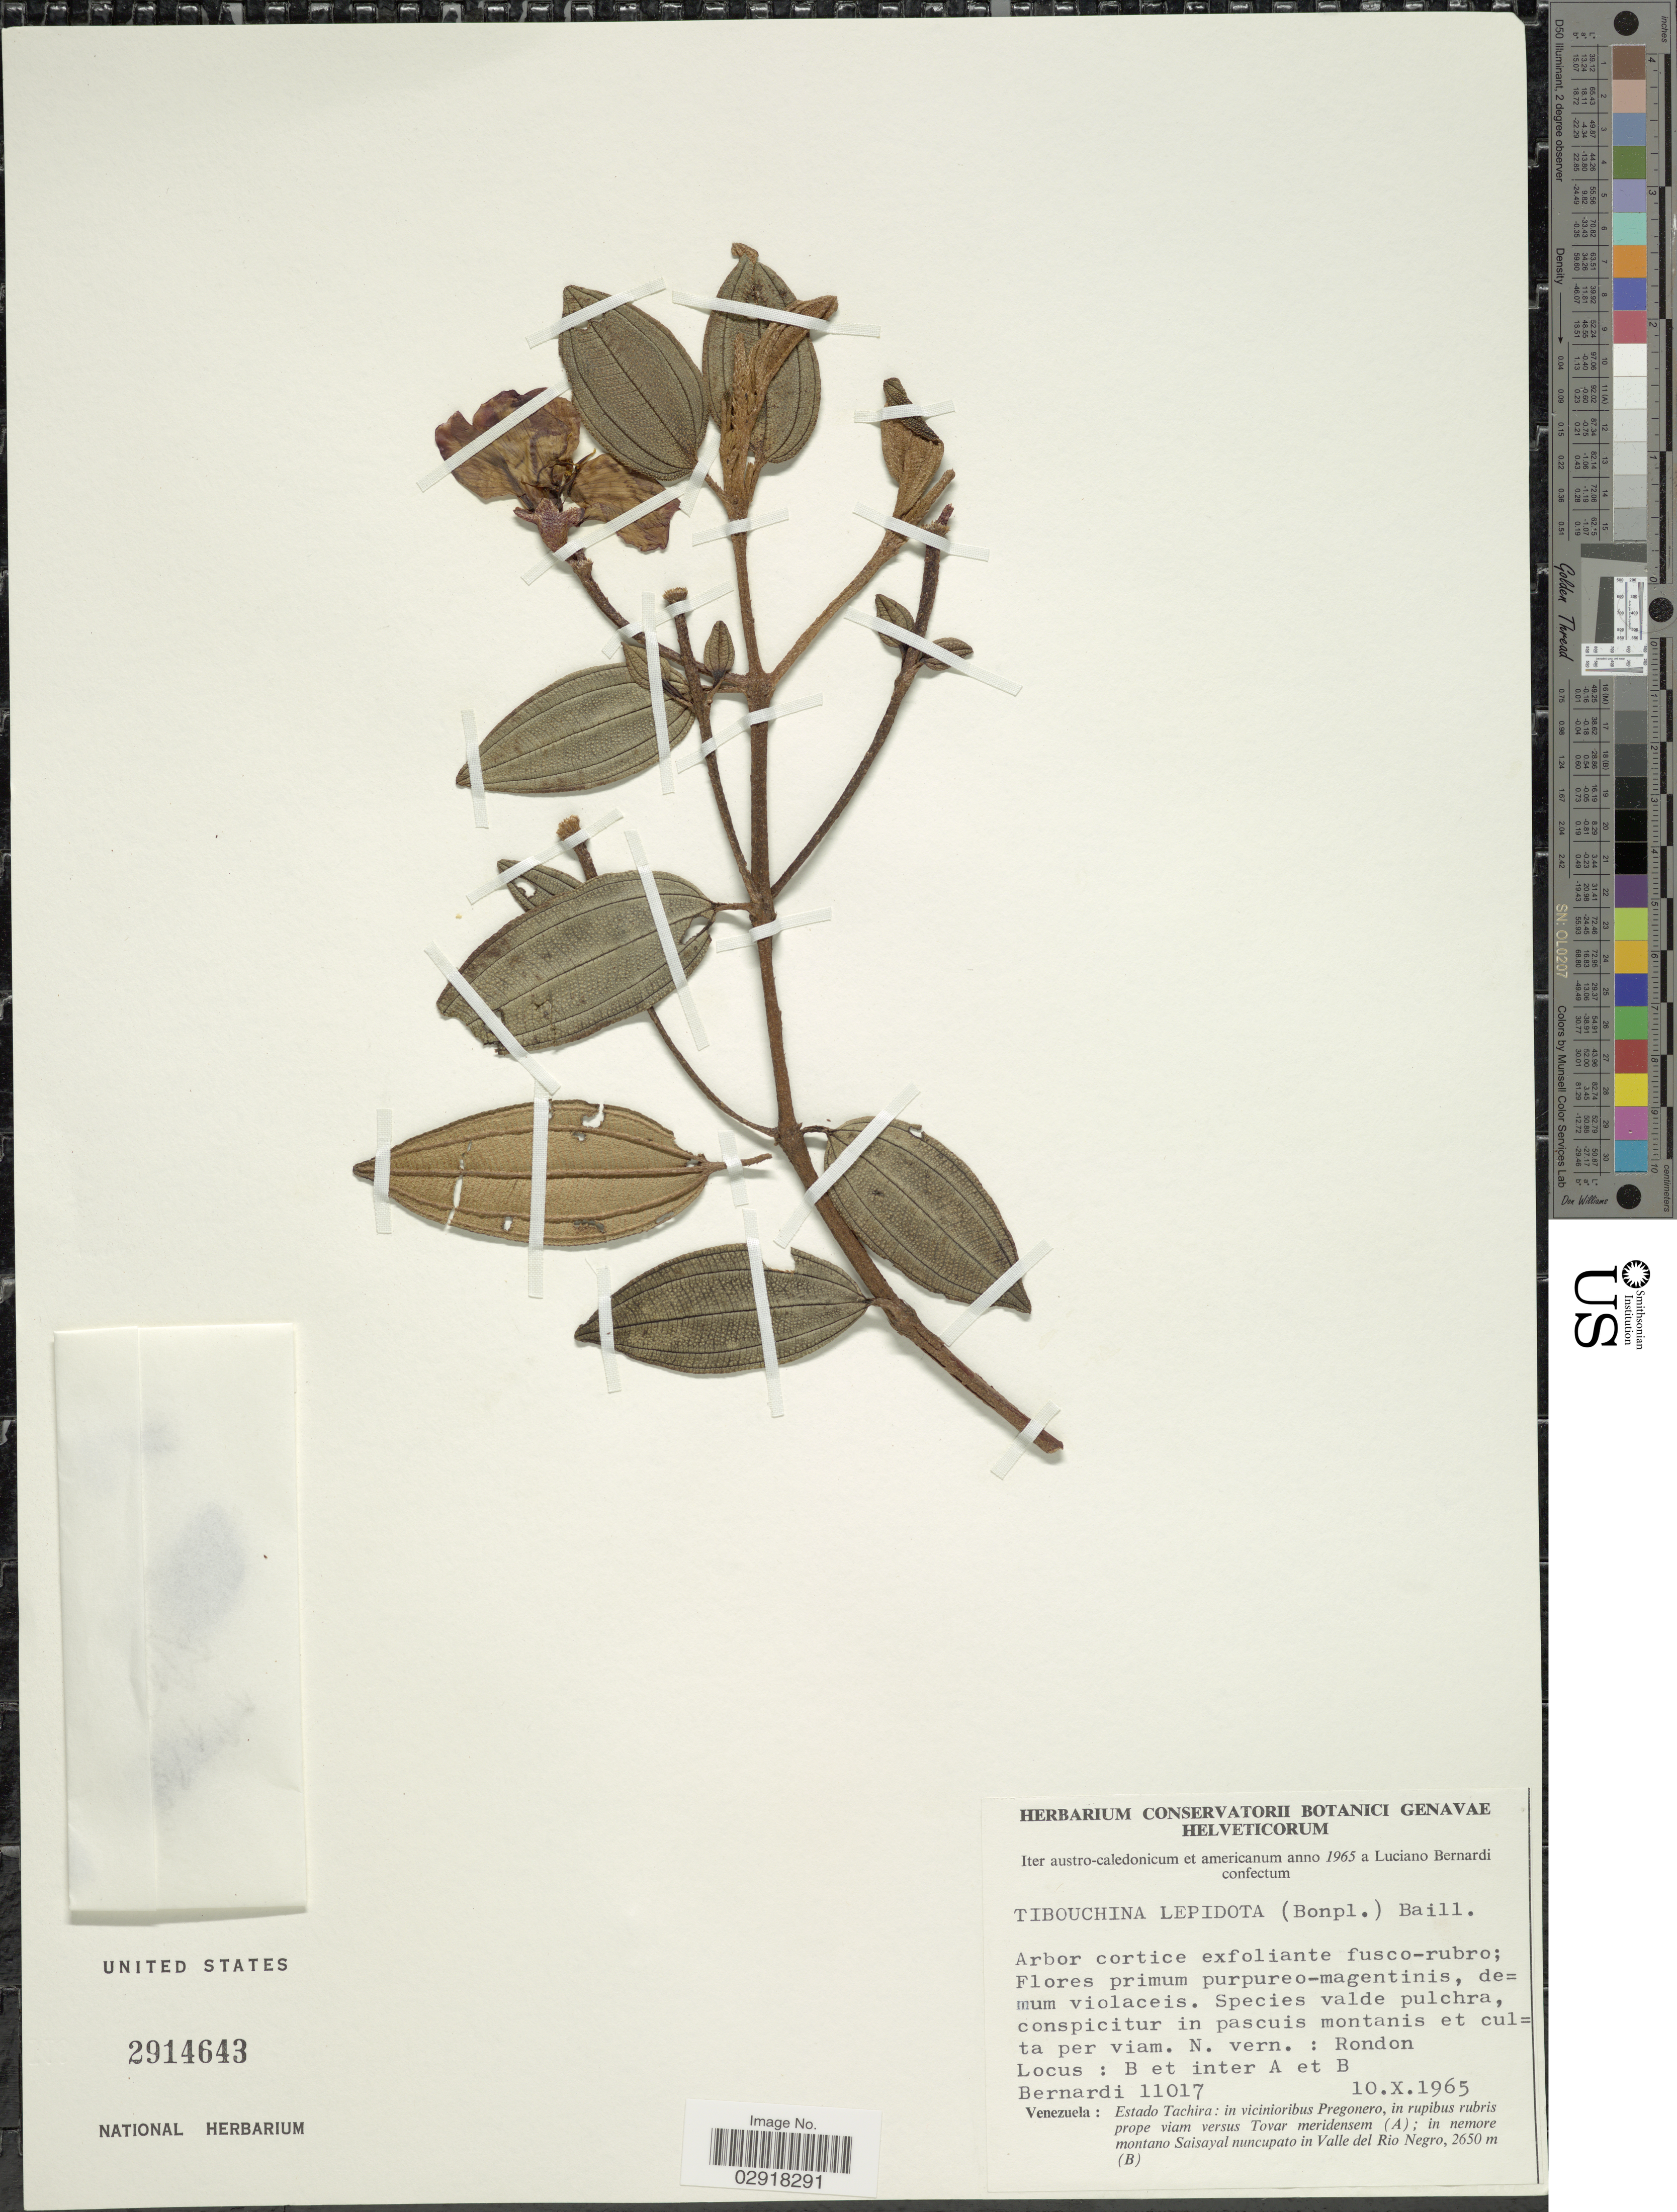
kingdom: Plantae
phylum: Tracheophyta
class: Magnoliopsida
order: Myrtales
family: Melastomataceae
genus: Andesanthus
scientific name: Andesanthus lepidotus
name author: (Humb. & Bonpl.) P.J.F. Guim. & Michelang.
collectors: Bernardi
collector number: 11017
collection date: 1965-10-10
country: Venezuela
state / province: Tachira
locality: In vicinioribus Pregonero, in rupibus prope viam versus Tovar meridensem (A) ; in nemore montano Saisayal nuncupato in Valle del Rio Negro.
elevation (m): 2650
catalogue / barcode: US 2914643